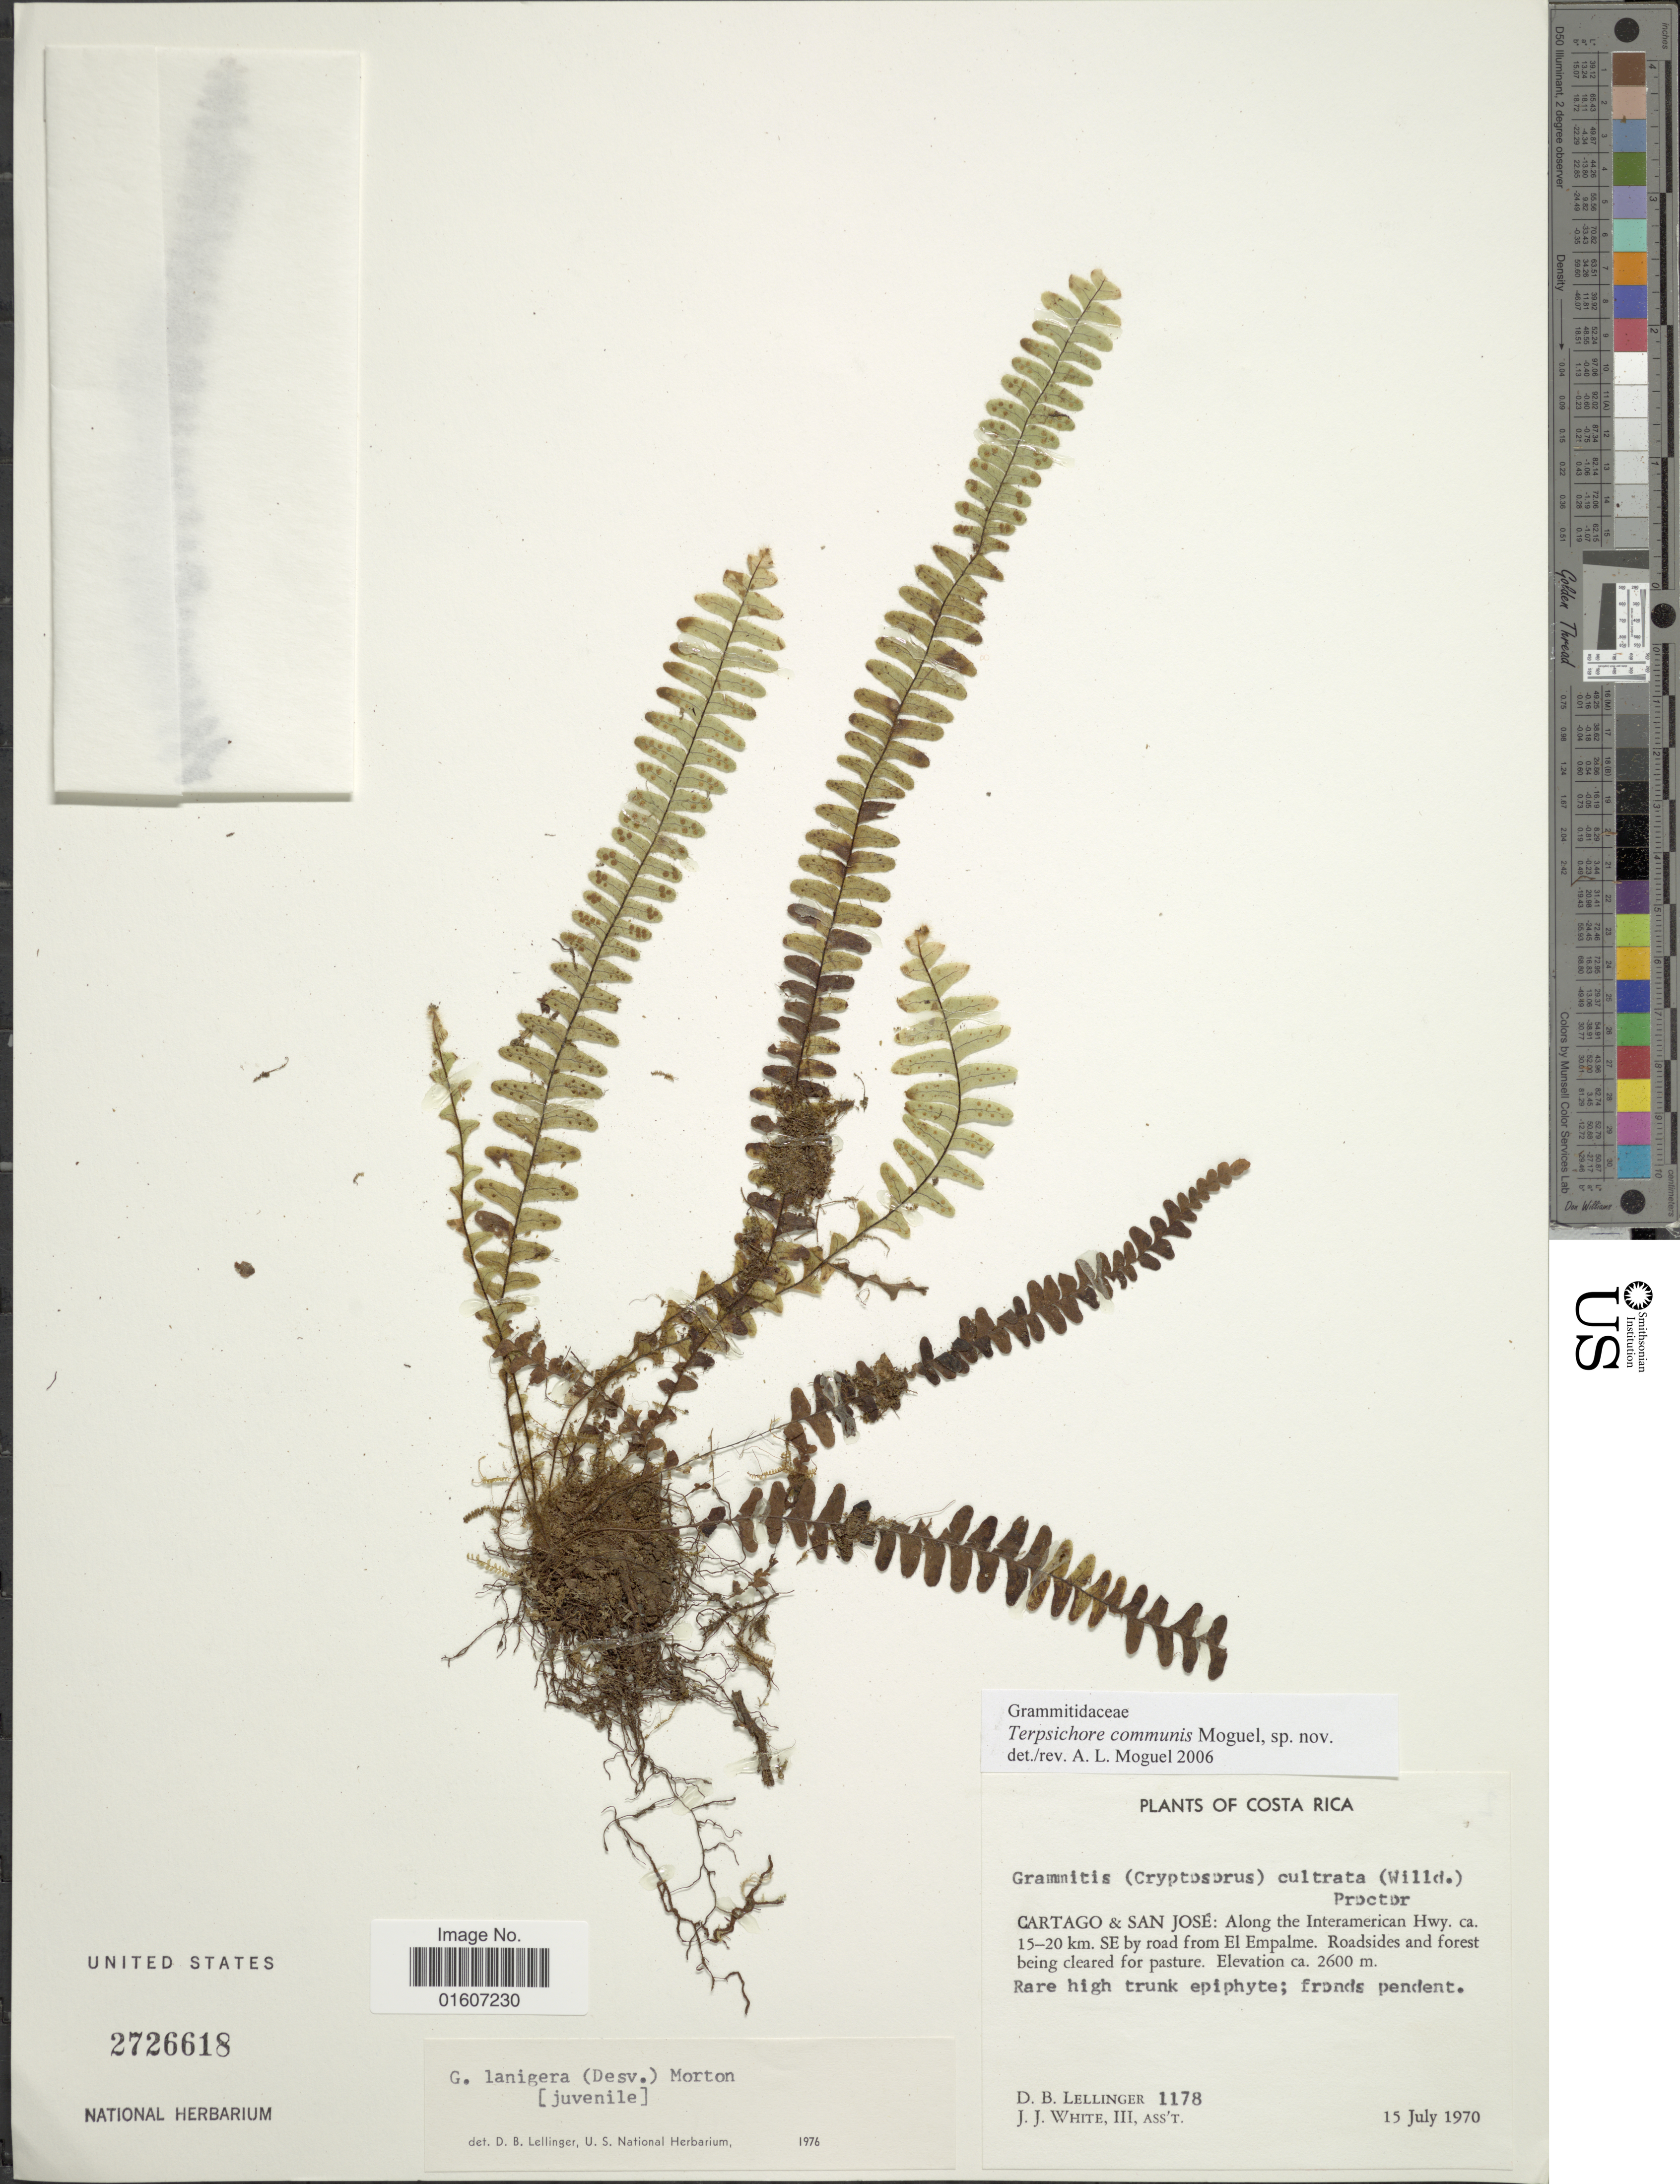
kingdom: Plantae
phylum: Tracheophyta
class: Polypodiopsida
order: Polypodiales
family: Polypodiaceae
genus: Terpsichore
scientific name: Terpsichore communis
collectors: D. B. Lellinger & J. J. White III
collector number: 1178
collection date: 1970-07-15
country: Costa Rica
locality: Cartago & San José: Along the Interamericab Hwy. ca. 15-20 km. SE by road from El Empalme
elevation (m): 2600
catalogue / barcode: US 2726618